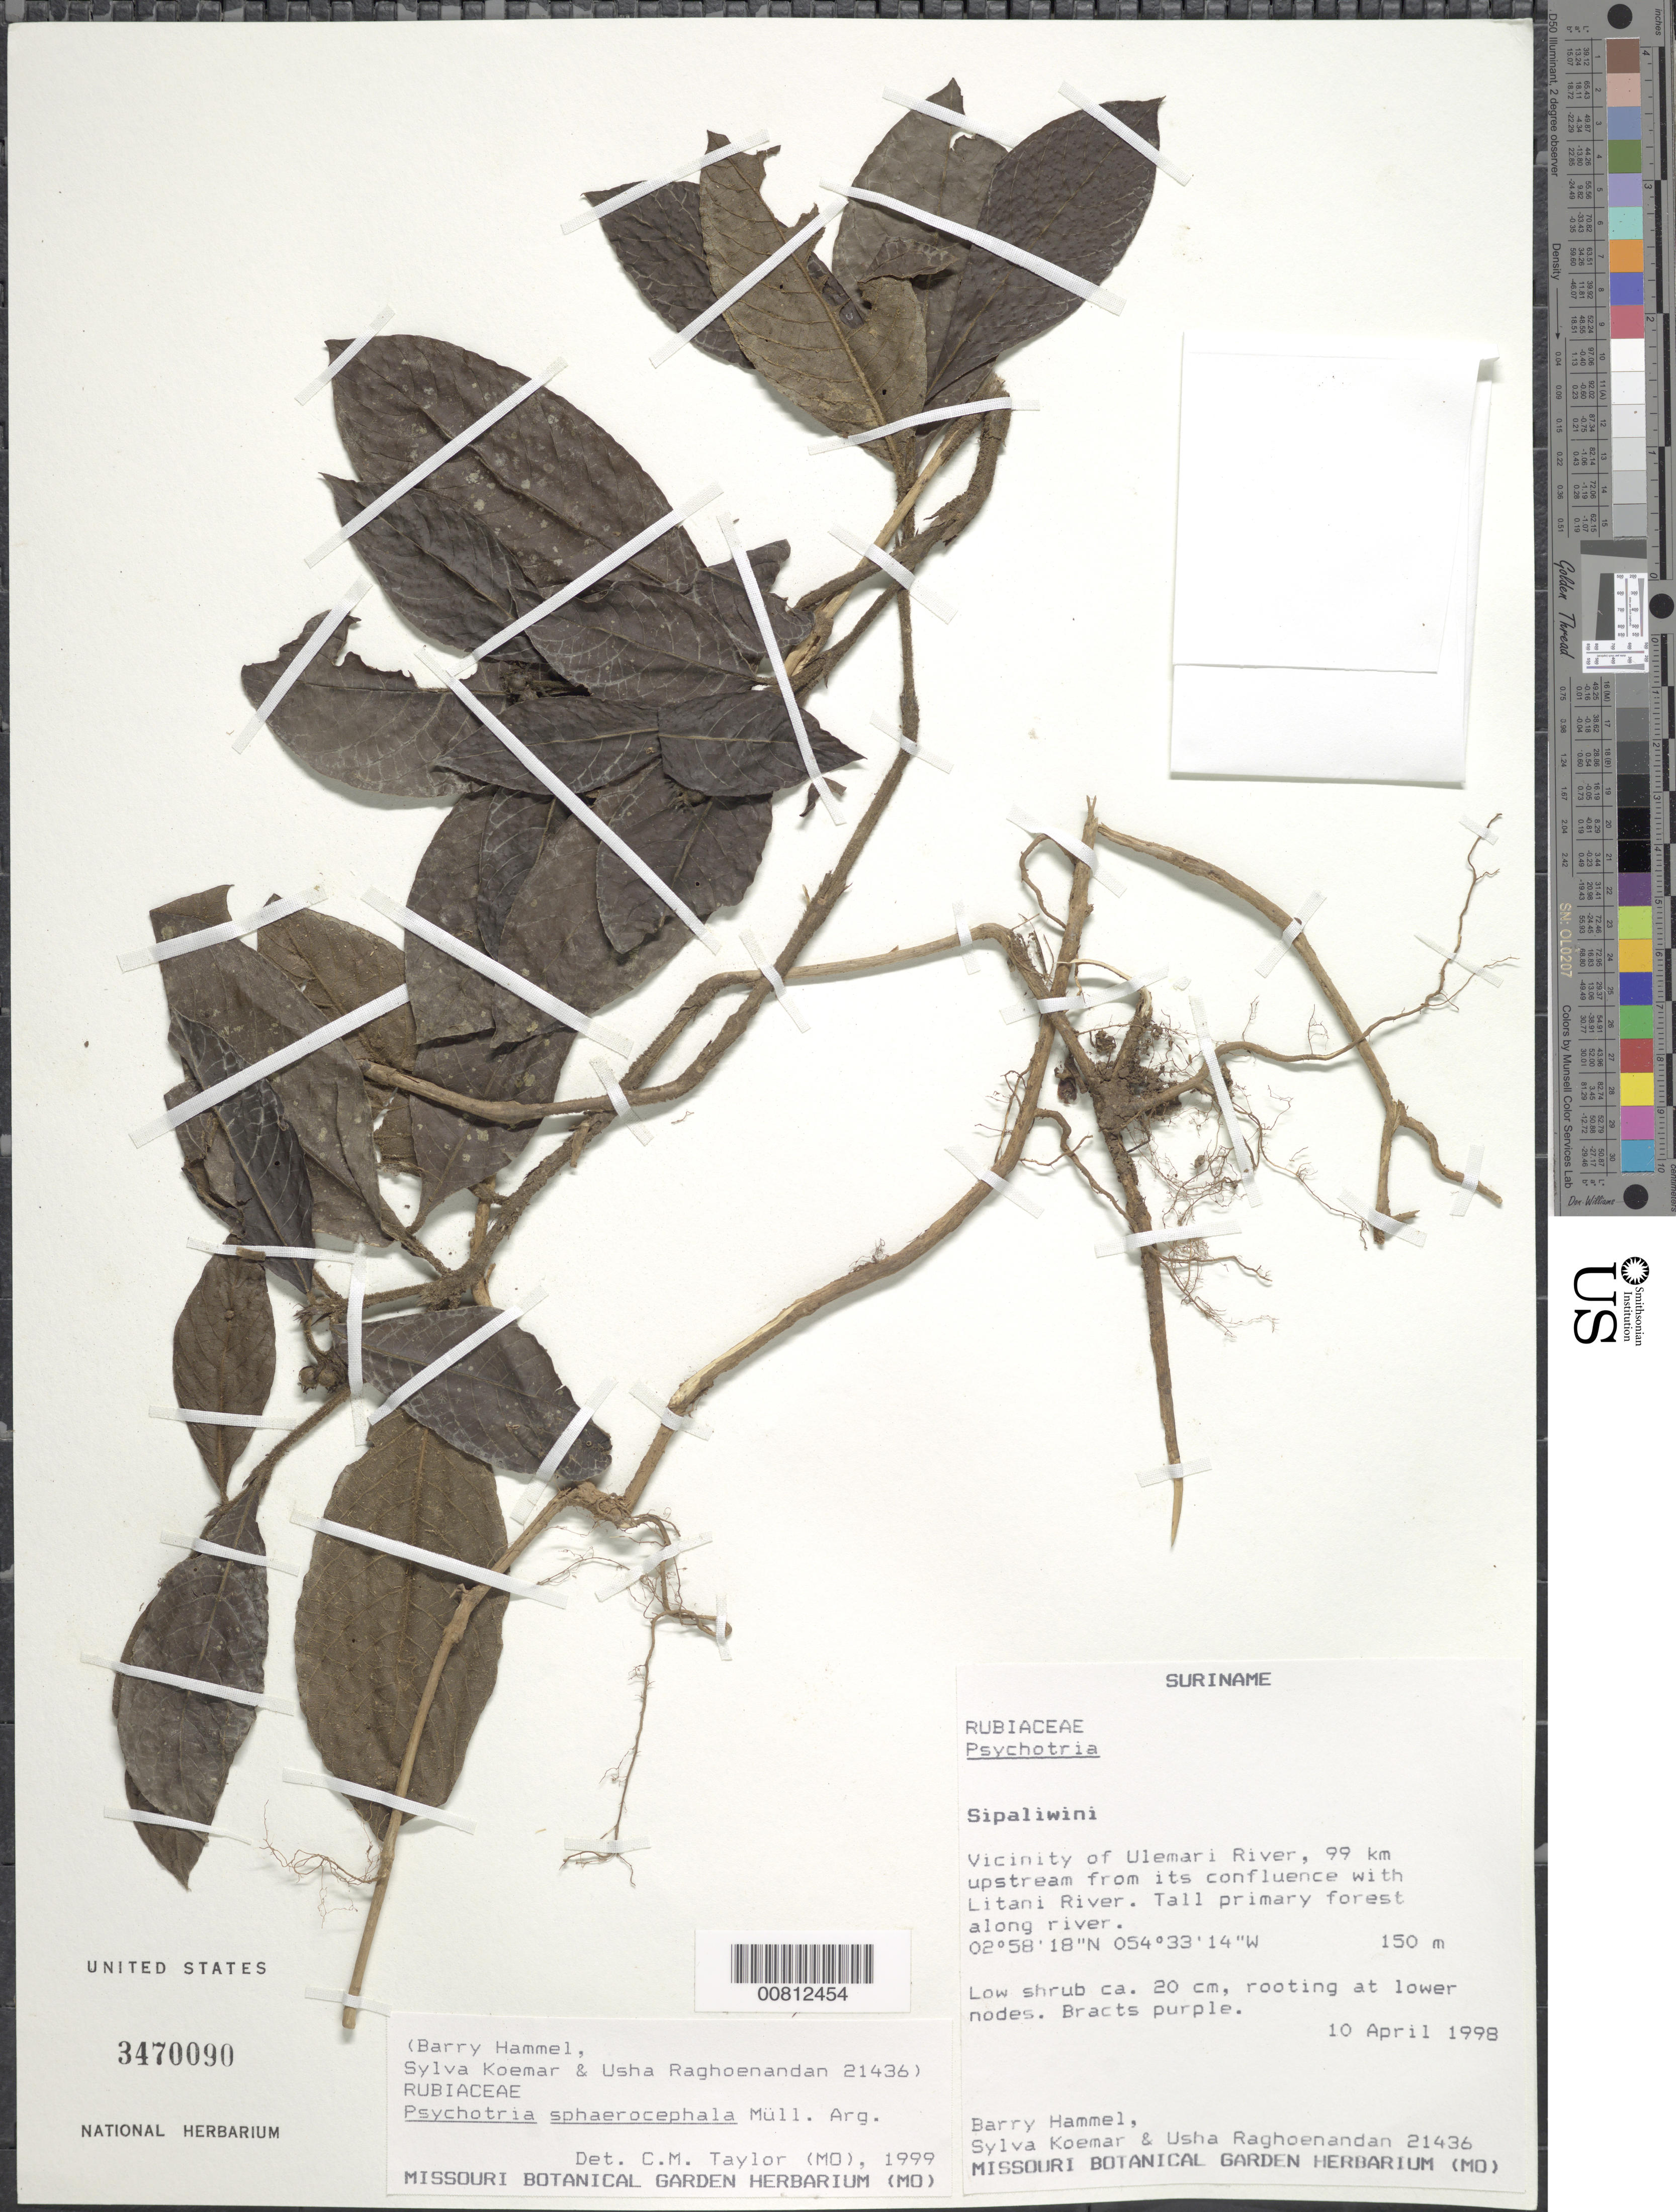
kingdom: Plantae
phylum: Tracheophyta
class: Magnoliopsida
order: Gentianales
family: Rubiaceae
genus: Psychotria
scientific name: Psychotria sphaerocephala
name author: Müll. Arg.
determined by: Taylor, Charlotte M.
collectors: B. Hammel, S. Koemar & U. Raghoenandan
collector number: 21436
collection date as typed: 10-Apr-98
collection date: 1998-04-10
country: Suriname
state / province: Sipaliwini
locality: Ulemari R., 99 km upstream from confl. with Litani R.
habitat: Tall primary forest along river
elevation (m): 150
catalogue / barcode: US 3470090